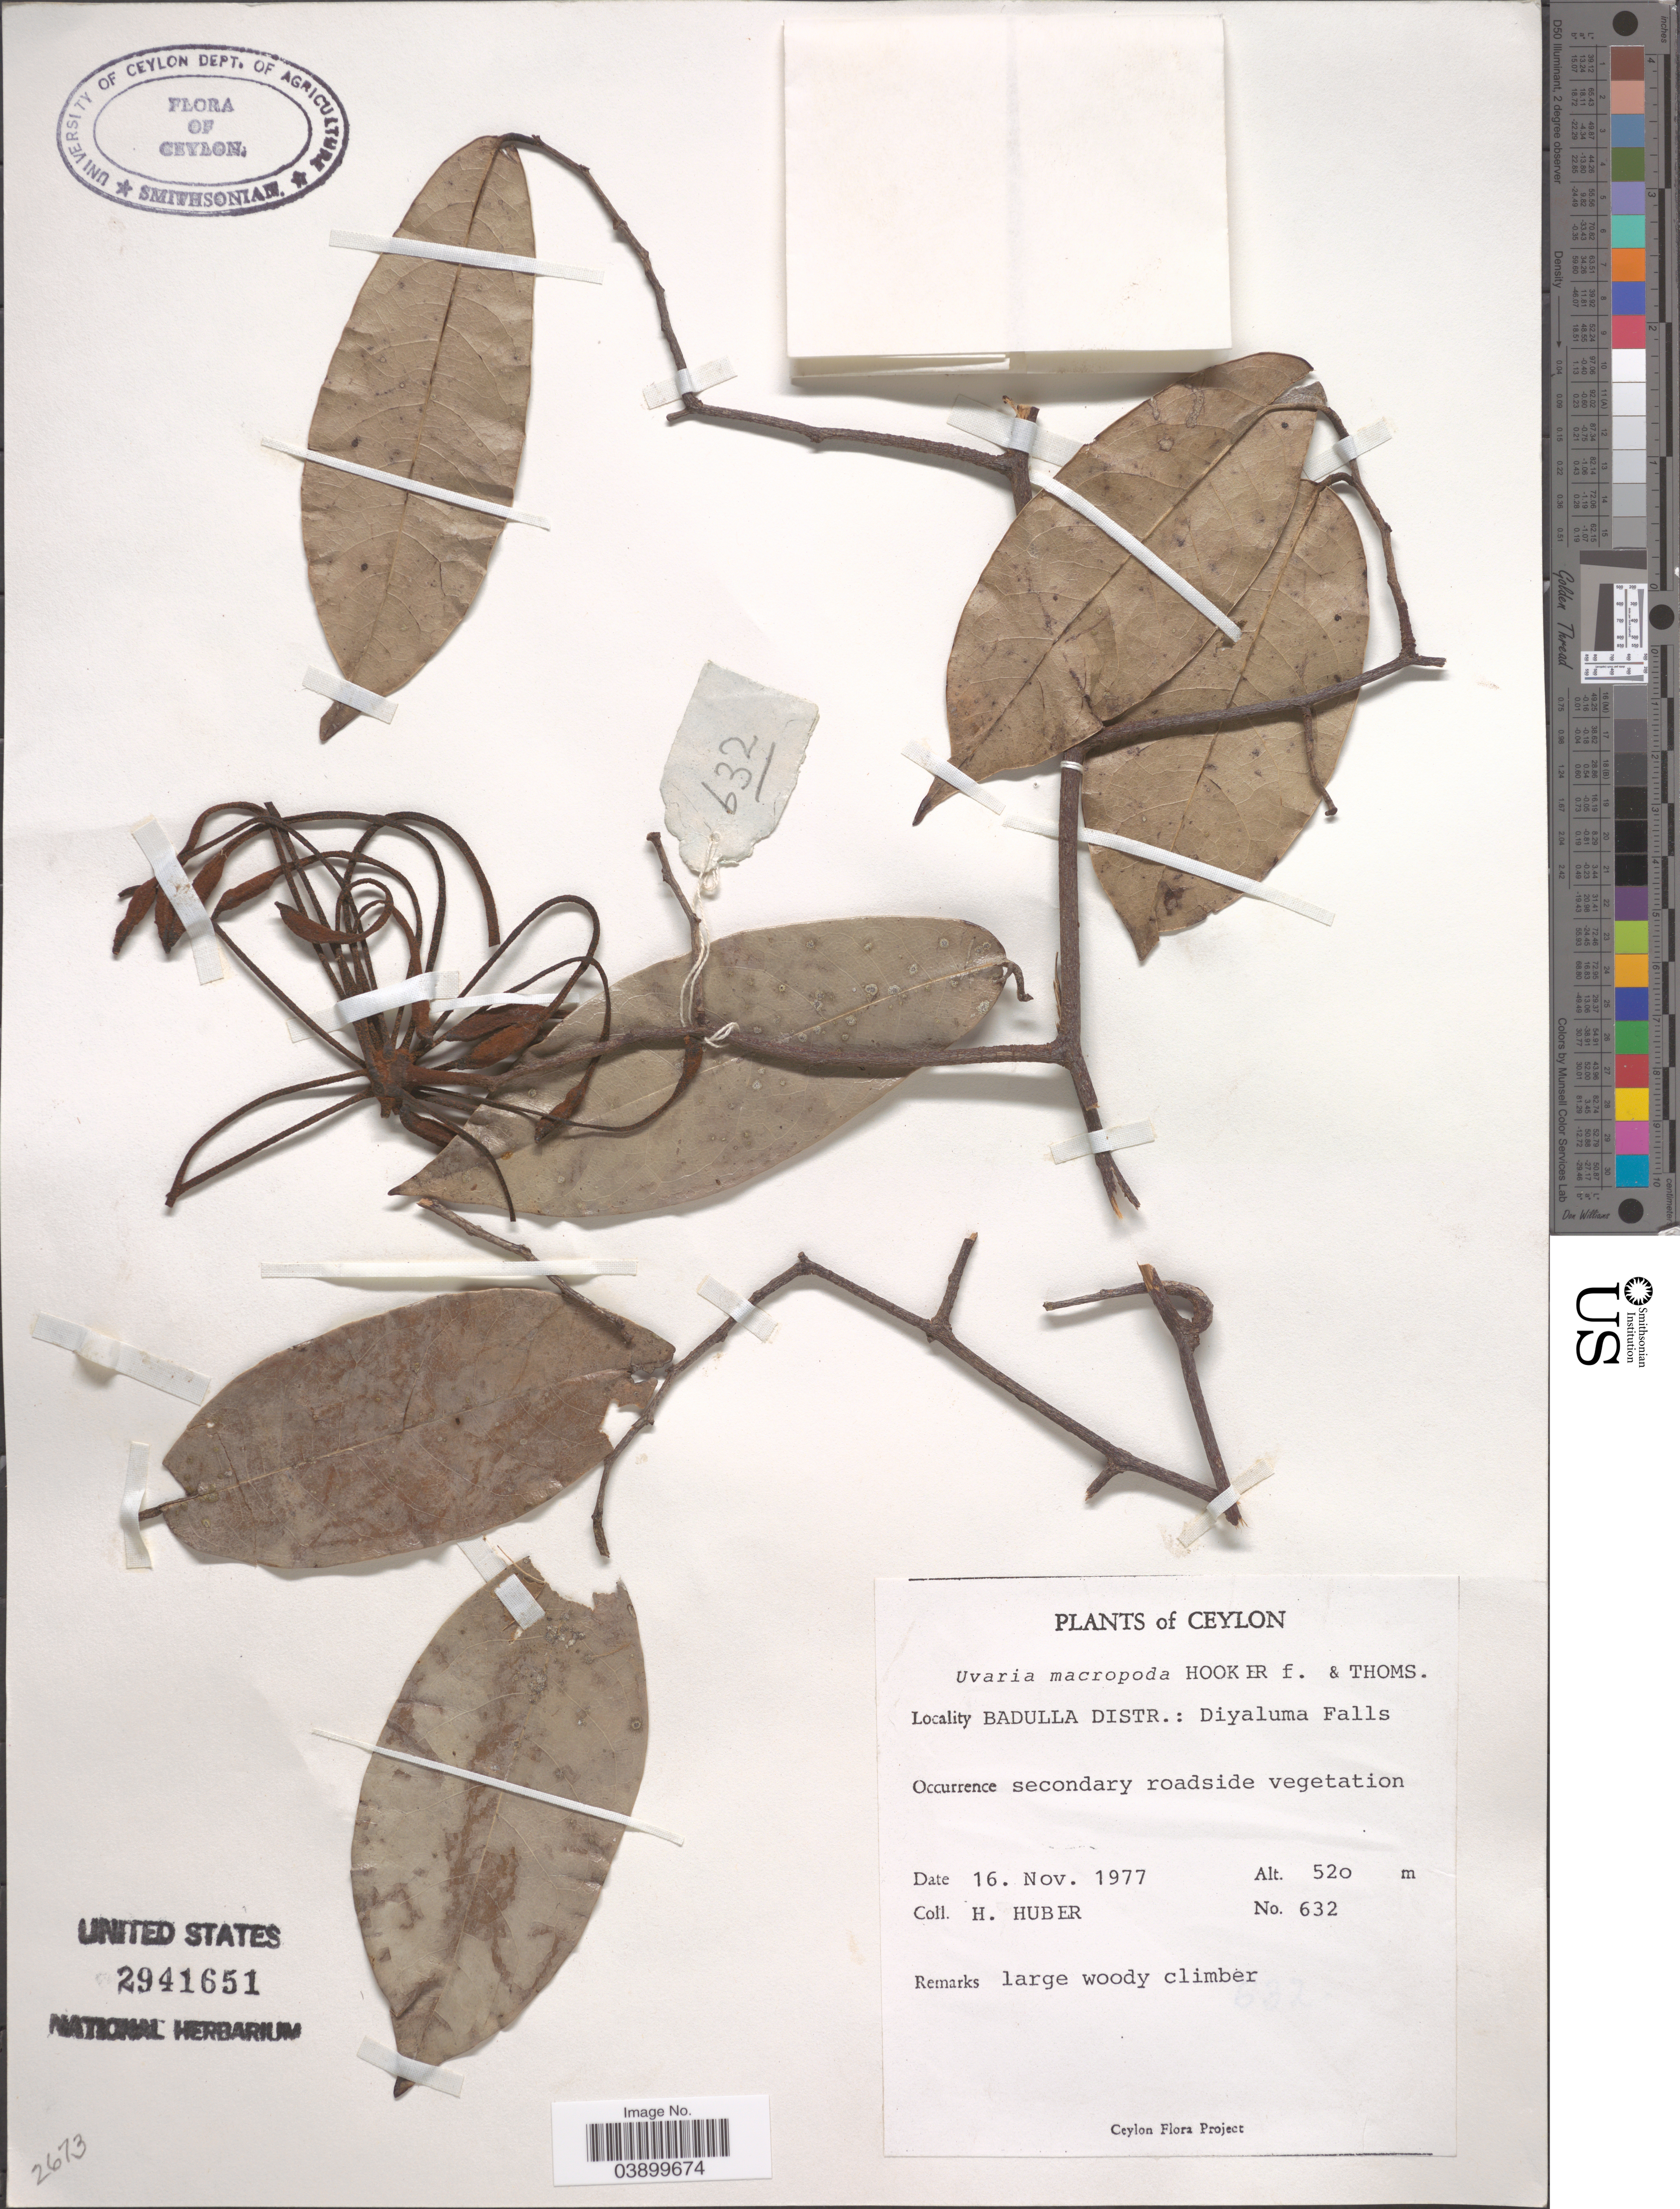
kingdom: Plantae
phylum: Tracheophyta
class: Magnoliopsida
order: Magnoliales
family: Annonaceae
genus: Uvaria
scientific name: Uvaria macropoda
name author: Hook. f. & Thomson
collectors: H. Huber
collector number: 632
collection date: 1977-11-16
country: Sri Lanka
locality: Ceylon. Badulla Distr.: Diyaluma Falls.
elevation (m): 520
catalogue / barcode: US 2941651